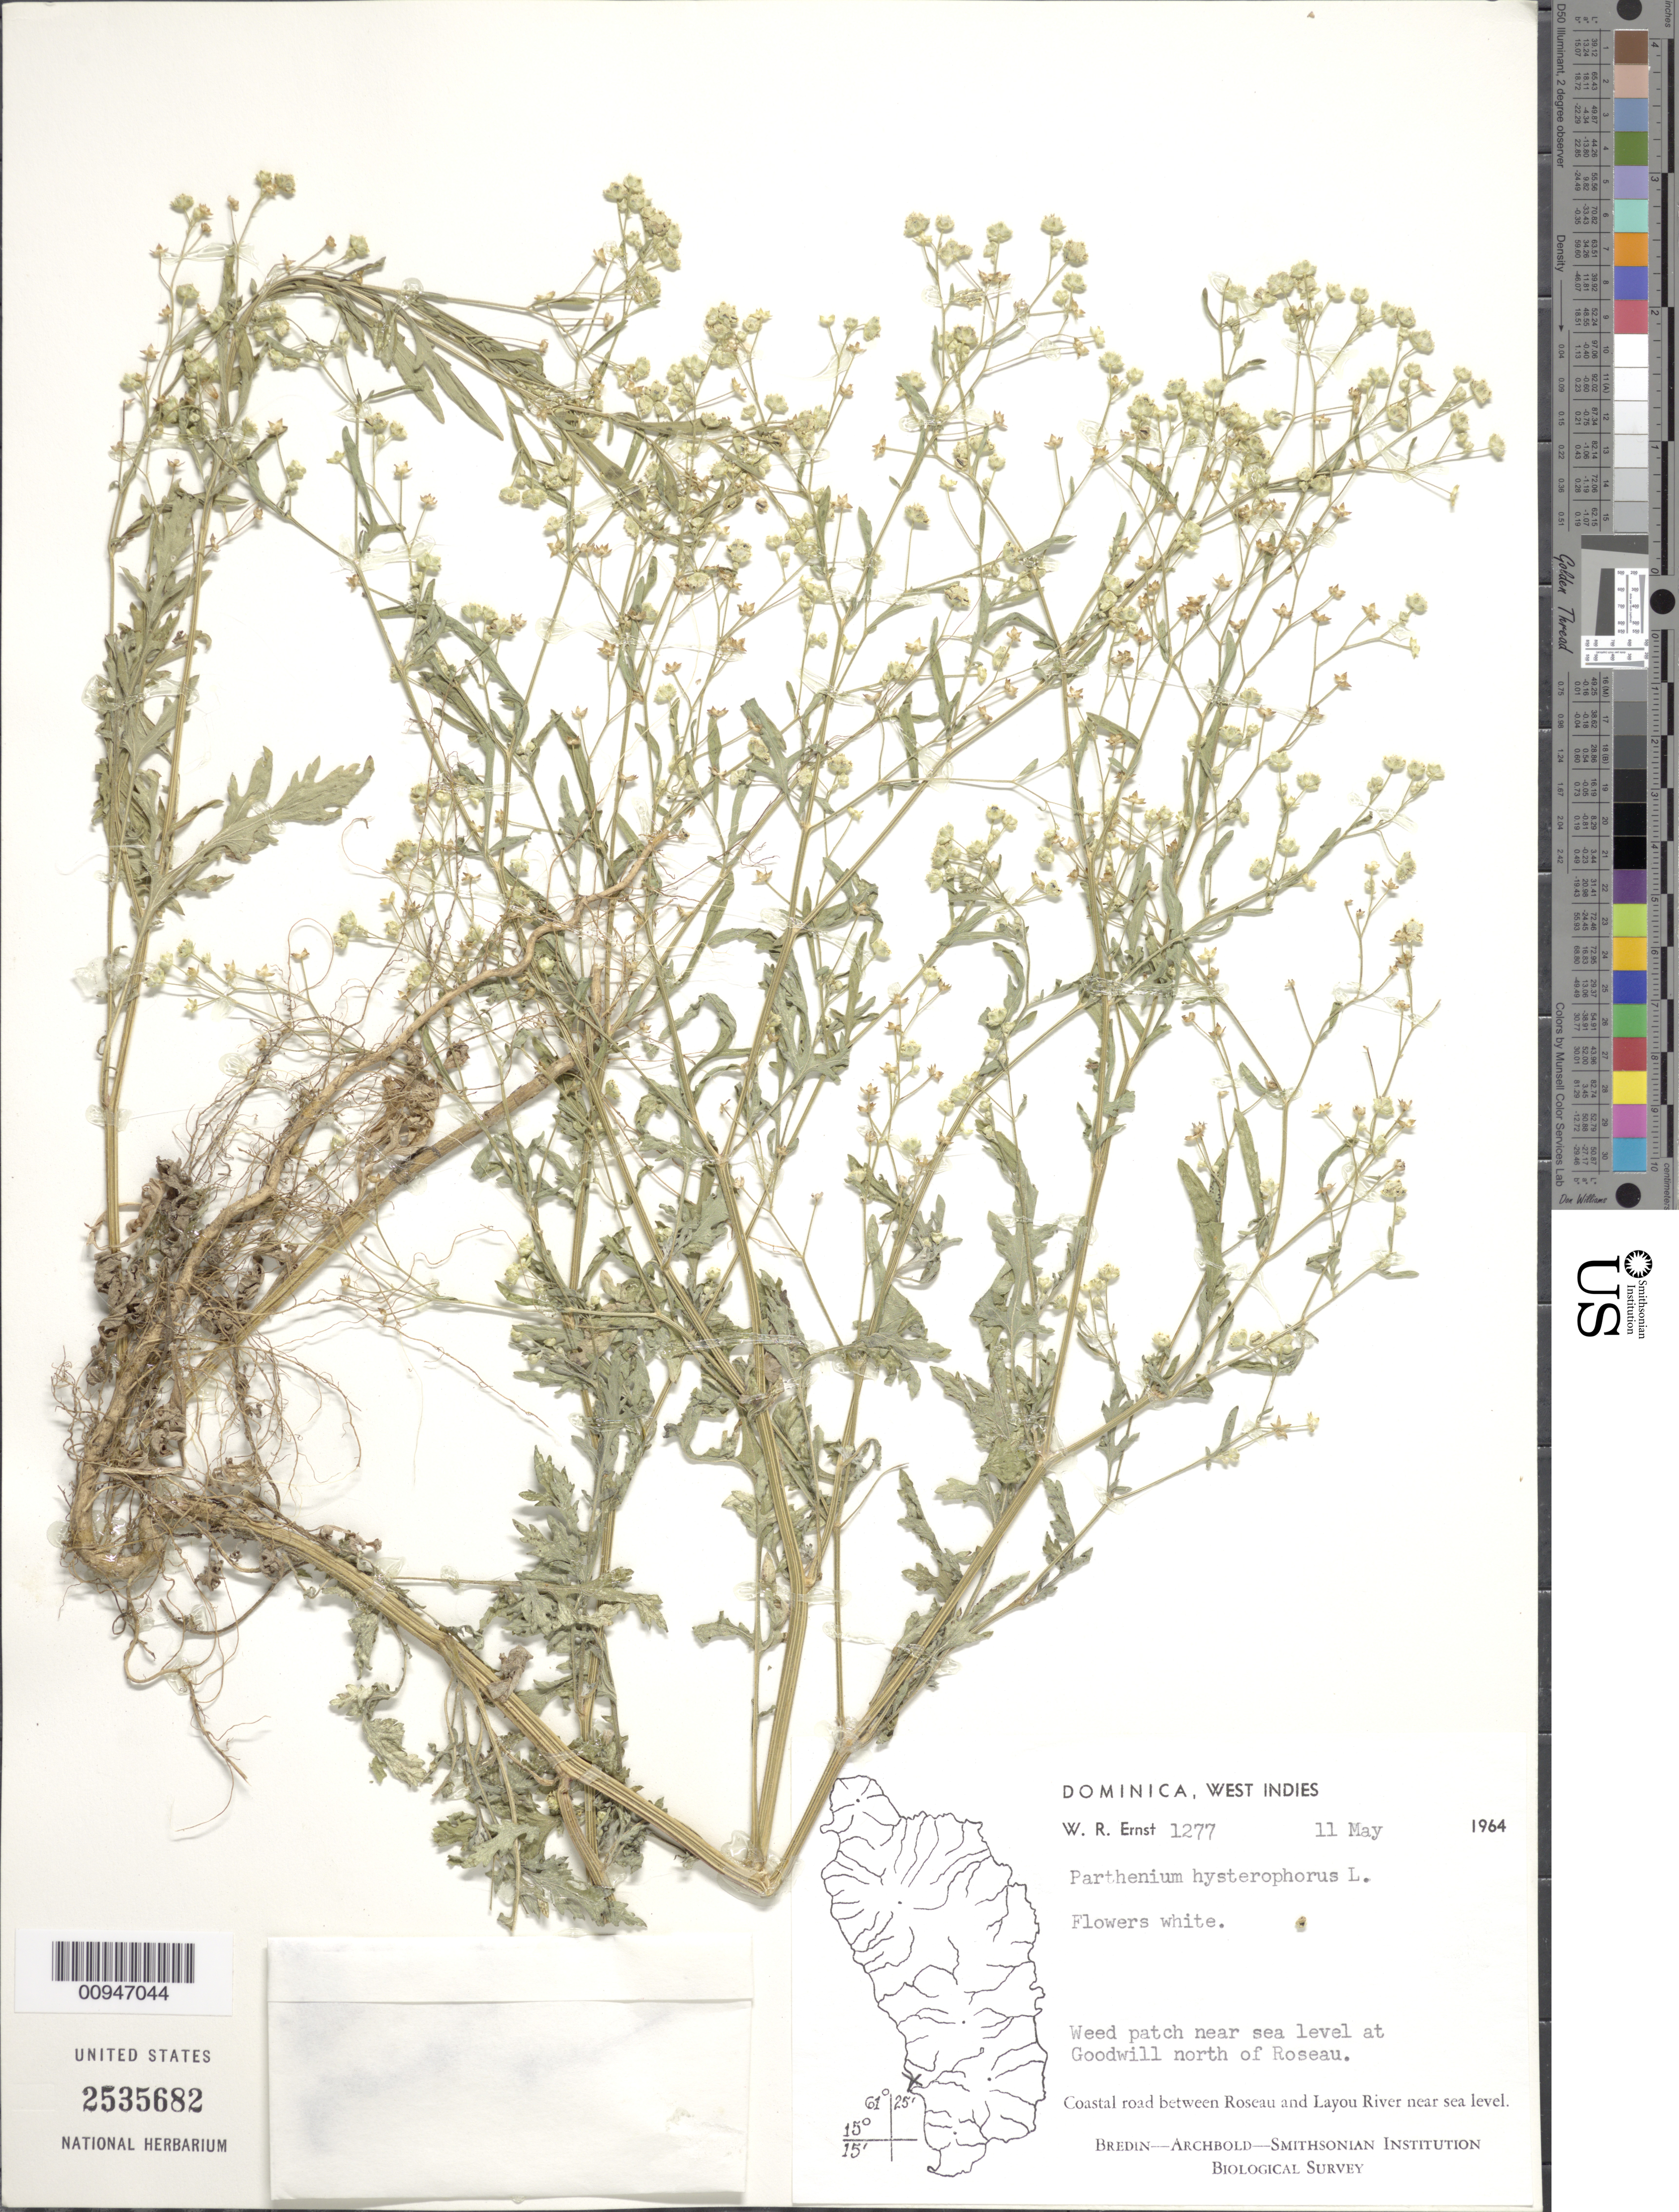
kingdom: Plantae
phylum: Tracheophyta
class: Magnoliopsida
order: Asterales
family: Asteraceae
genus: Parthenium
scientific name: Parthenium hysterophorus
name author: L.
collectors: W. R. Ernst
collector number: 1277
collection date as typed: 11 May 1964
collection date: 1964-05-11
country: Dominica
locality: Goodwill, north of Roseau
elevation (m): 0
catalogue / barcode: US 2535682